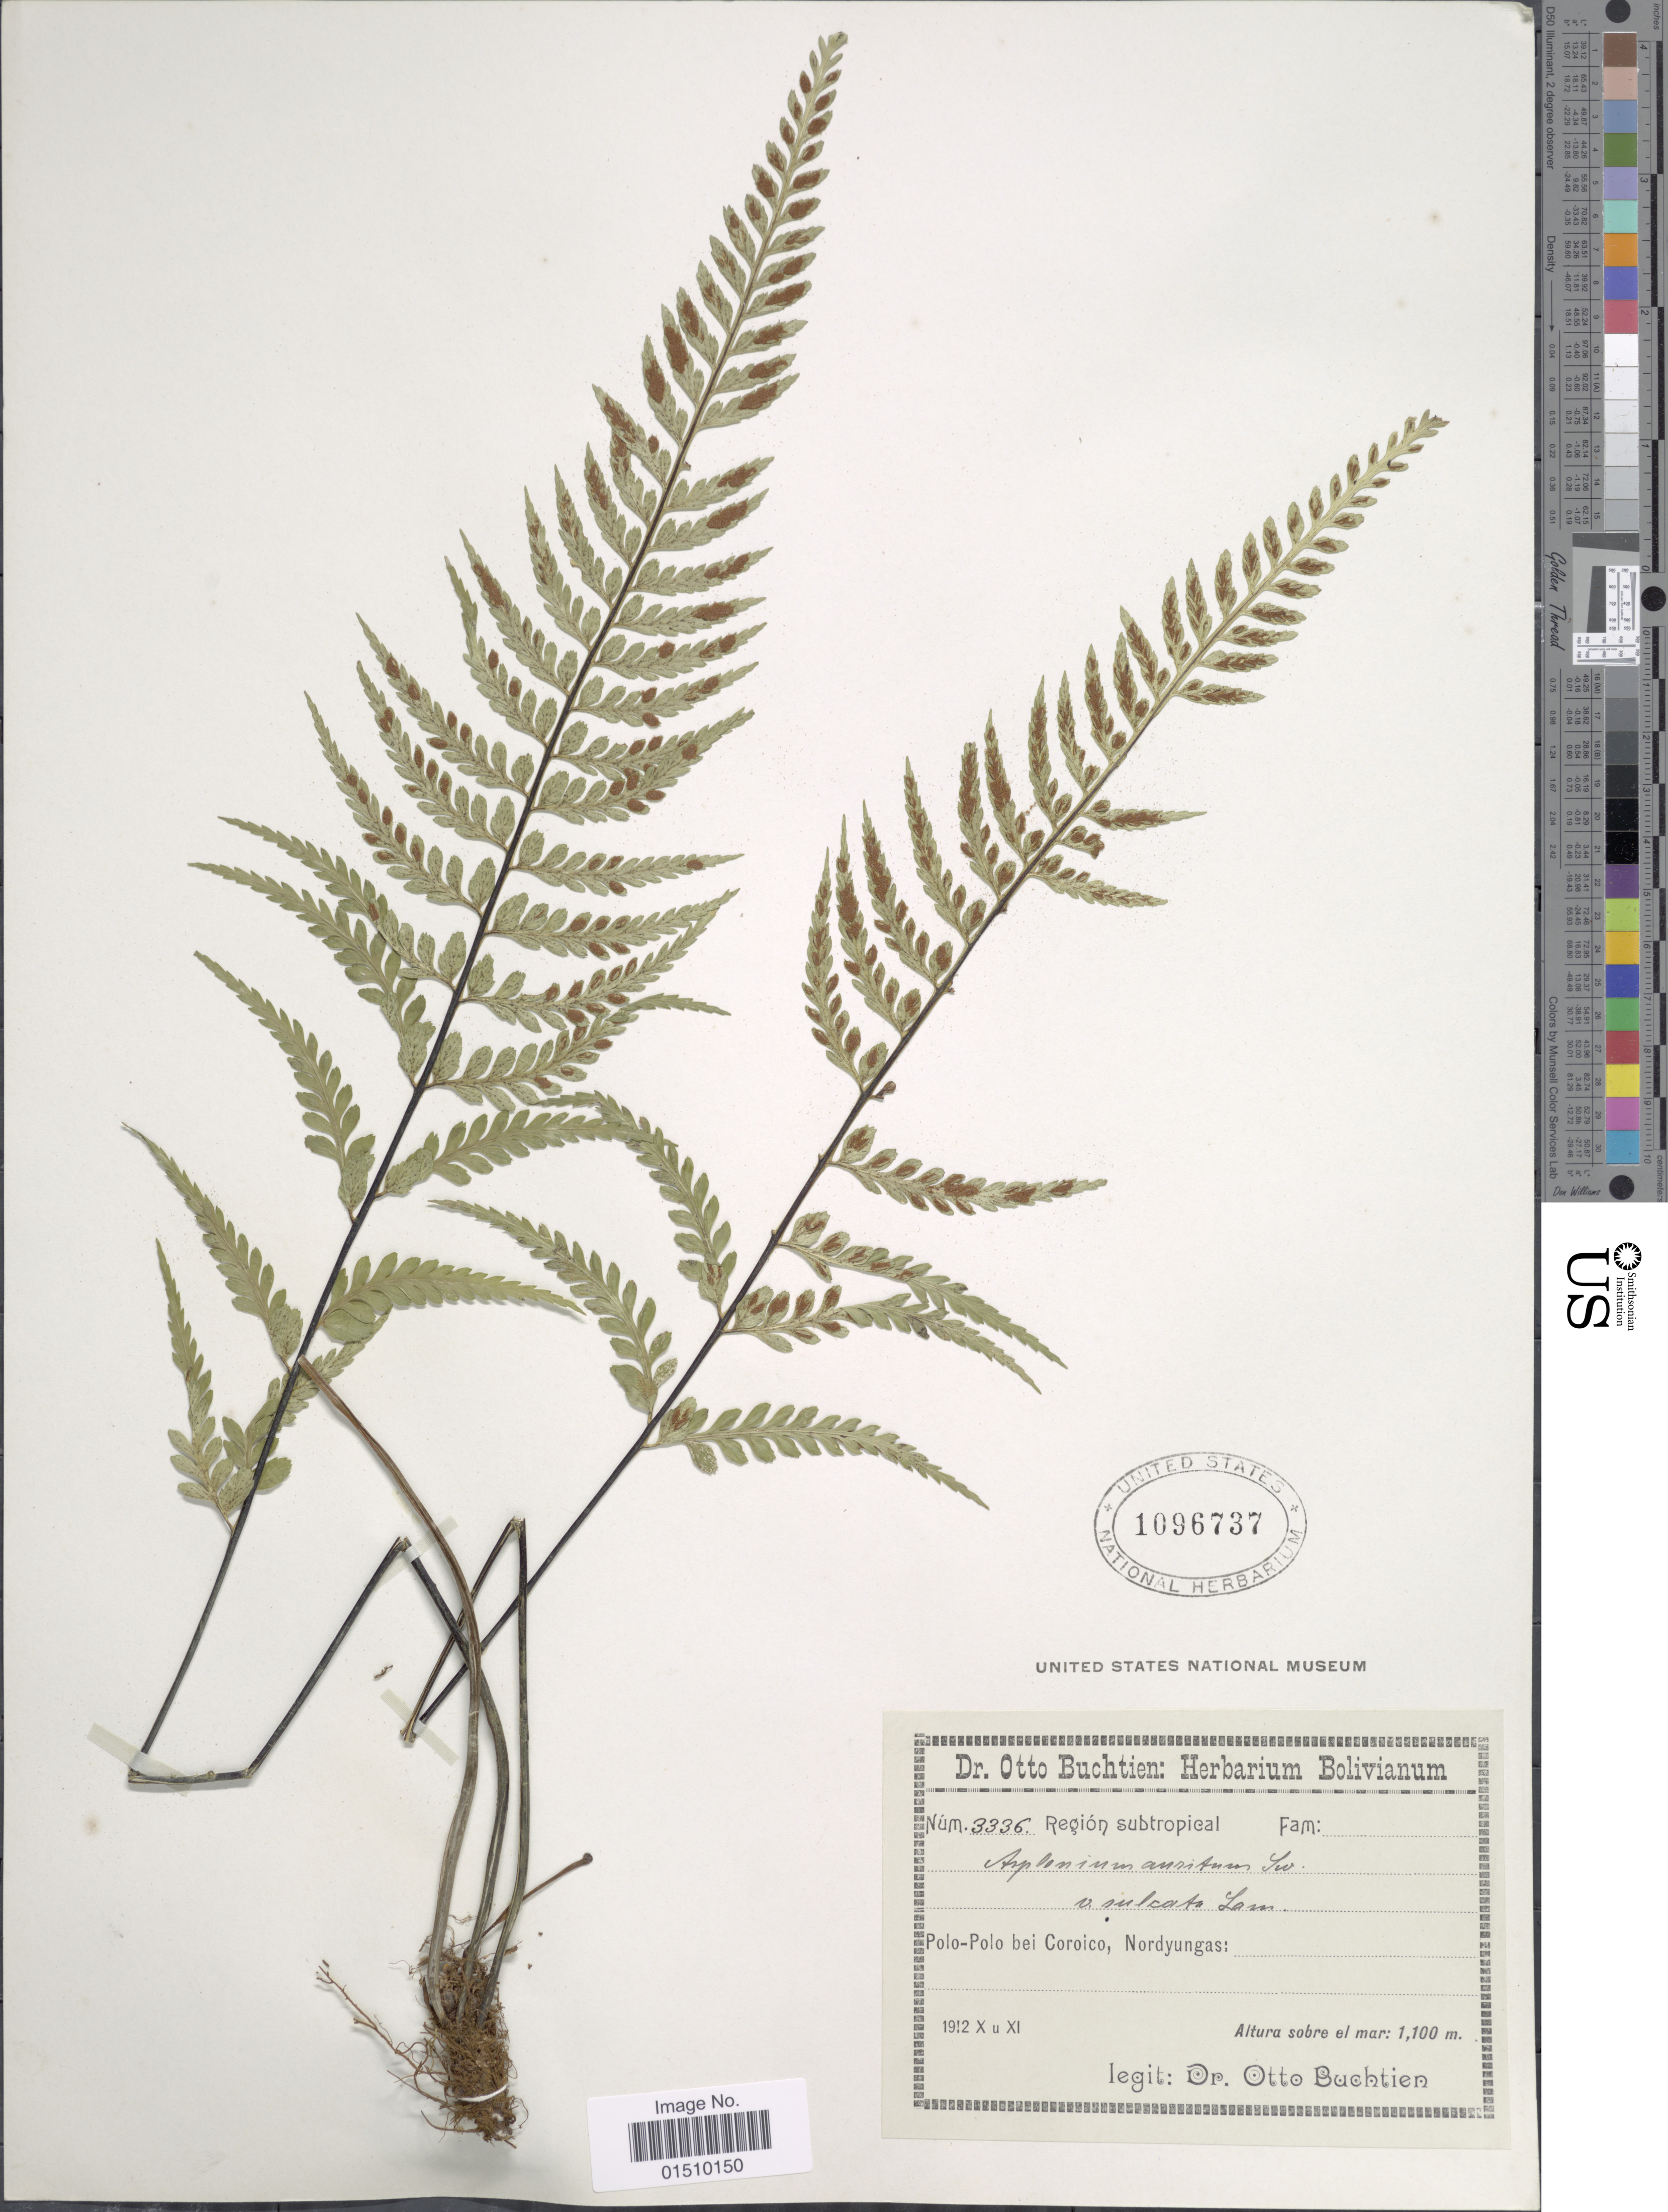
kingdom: Plantae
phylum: Tracheophyta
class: Polypodiopsida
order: Polypodiales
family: Aspleniaceae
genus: Asplenium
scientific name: Asplenium auritum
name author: Sw.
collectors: O. Buchtien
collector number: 3336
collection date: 1912-10/1912-11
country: Bolivia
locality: Bolivianum, Polo-Polo bei Coroico, Nordyungas.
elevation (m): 1100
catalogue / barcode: US 1096737